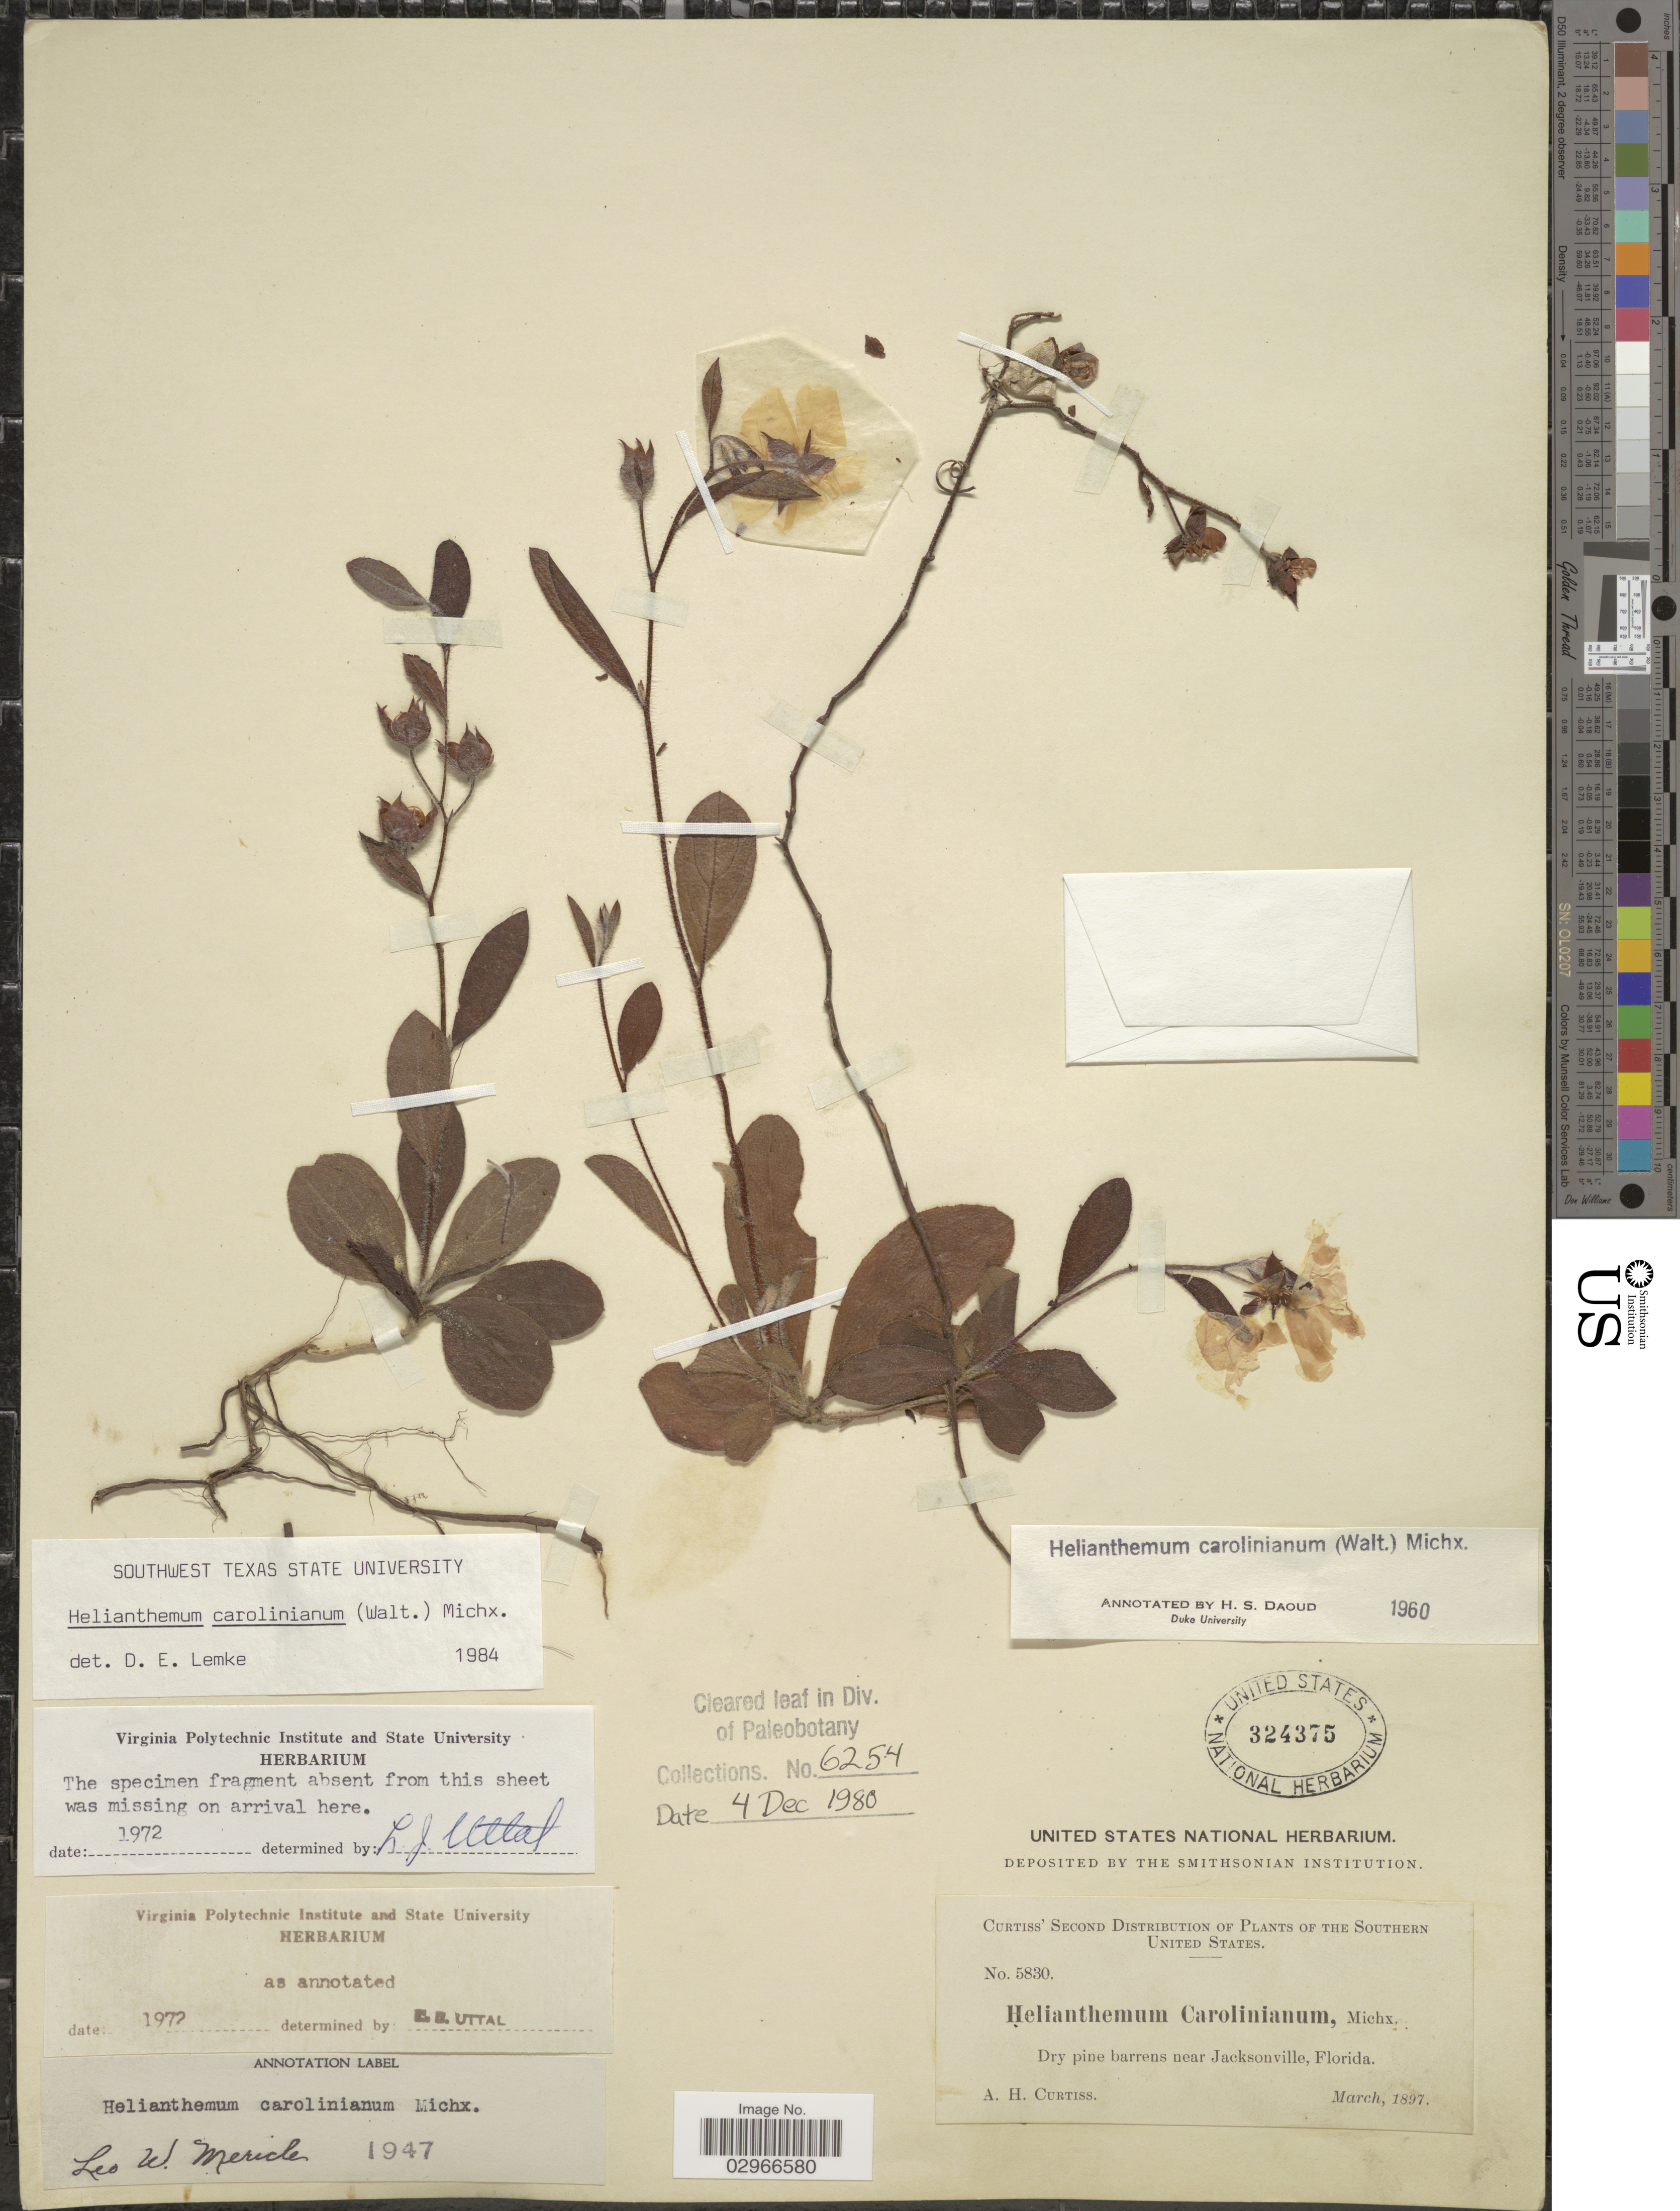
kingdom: Plantae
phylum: Tracheophyta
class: Magnoliopsida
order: Malvales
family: Cistaceae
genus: Helianthemum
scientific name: Helianthemum carolinianum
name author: (Walter) Michx.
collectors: A. H. Curtiss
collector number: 5830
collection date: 1897-03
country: United States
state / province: Florida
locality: The Southern United States, near Jacksonville.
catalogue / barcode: US 324375